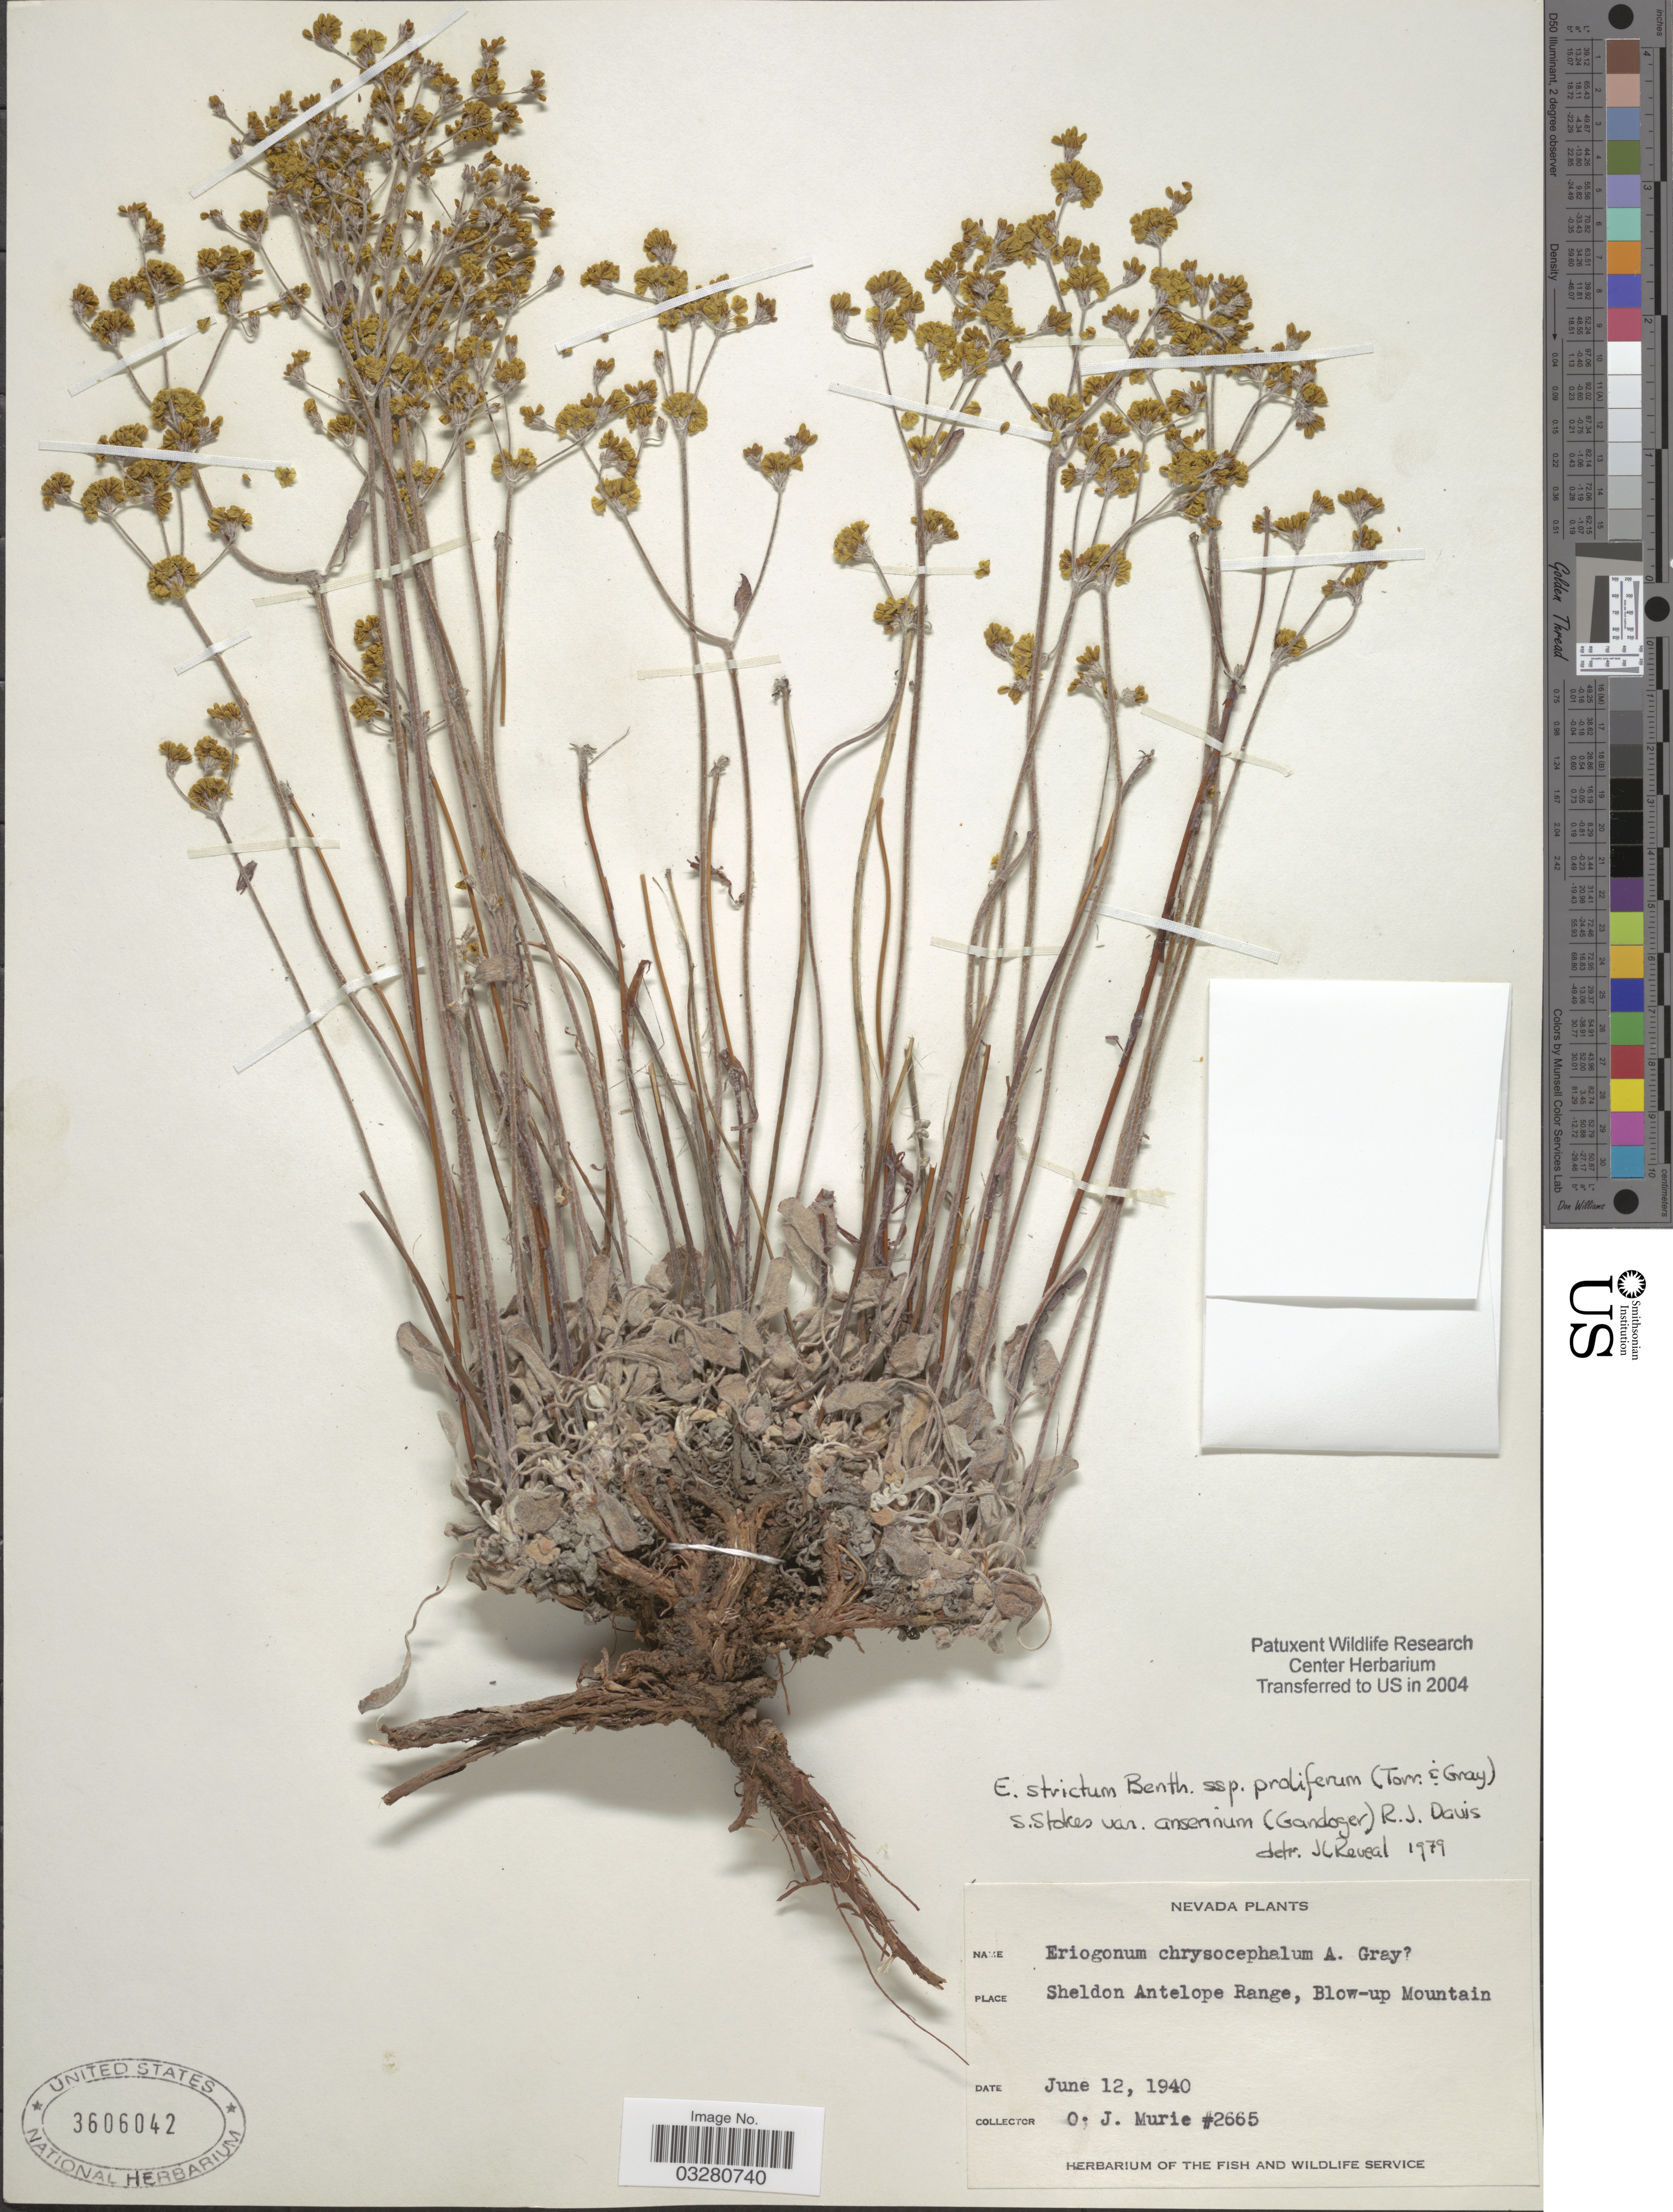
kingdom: Plantae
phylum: Tracheophyta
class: Magnoliopsida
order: Caryophyllales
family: Polygonaceae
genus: Eriogonum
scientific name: Eriogonum strictum subsp. anserinum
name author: (Greene) Munz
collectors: O. Murie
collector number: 2665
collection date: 1940-06-12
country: United States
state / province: Nevada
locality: Sheldon Antelope Range, Blow-up Mountain.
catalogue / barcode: US 3606042